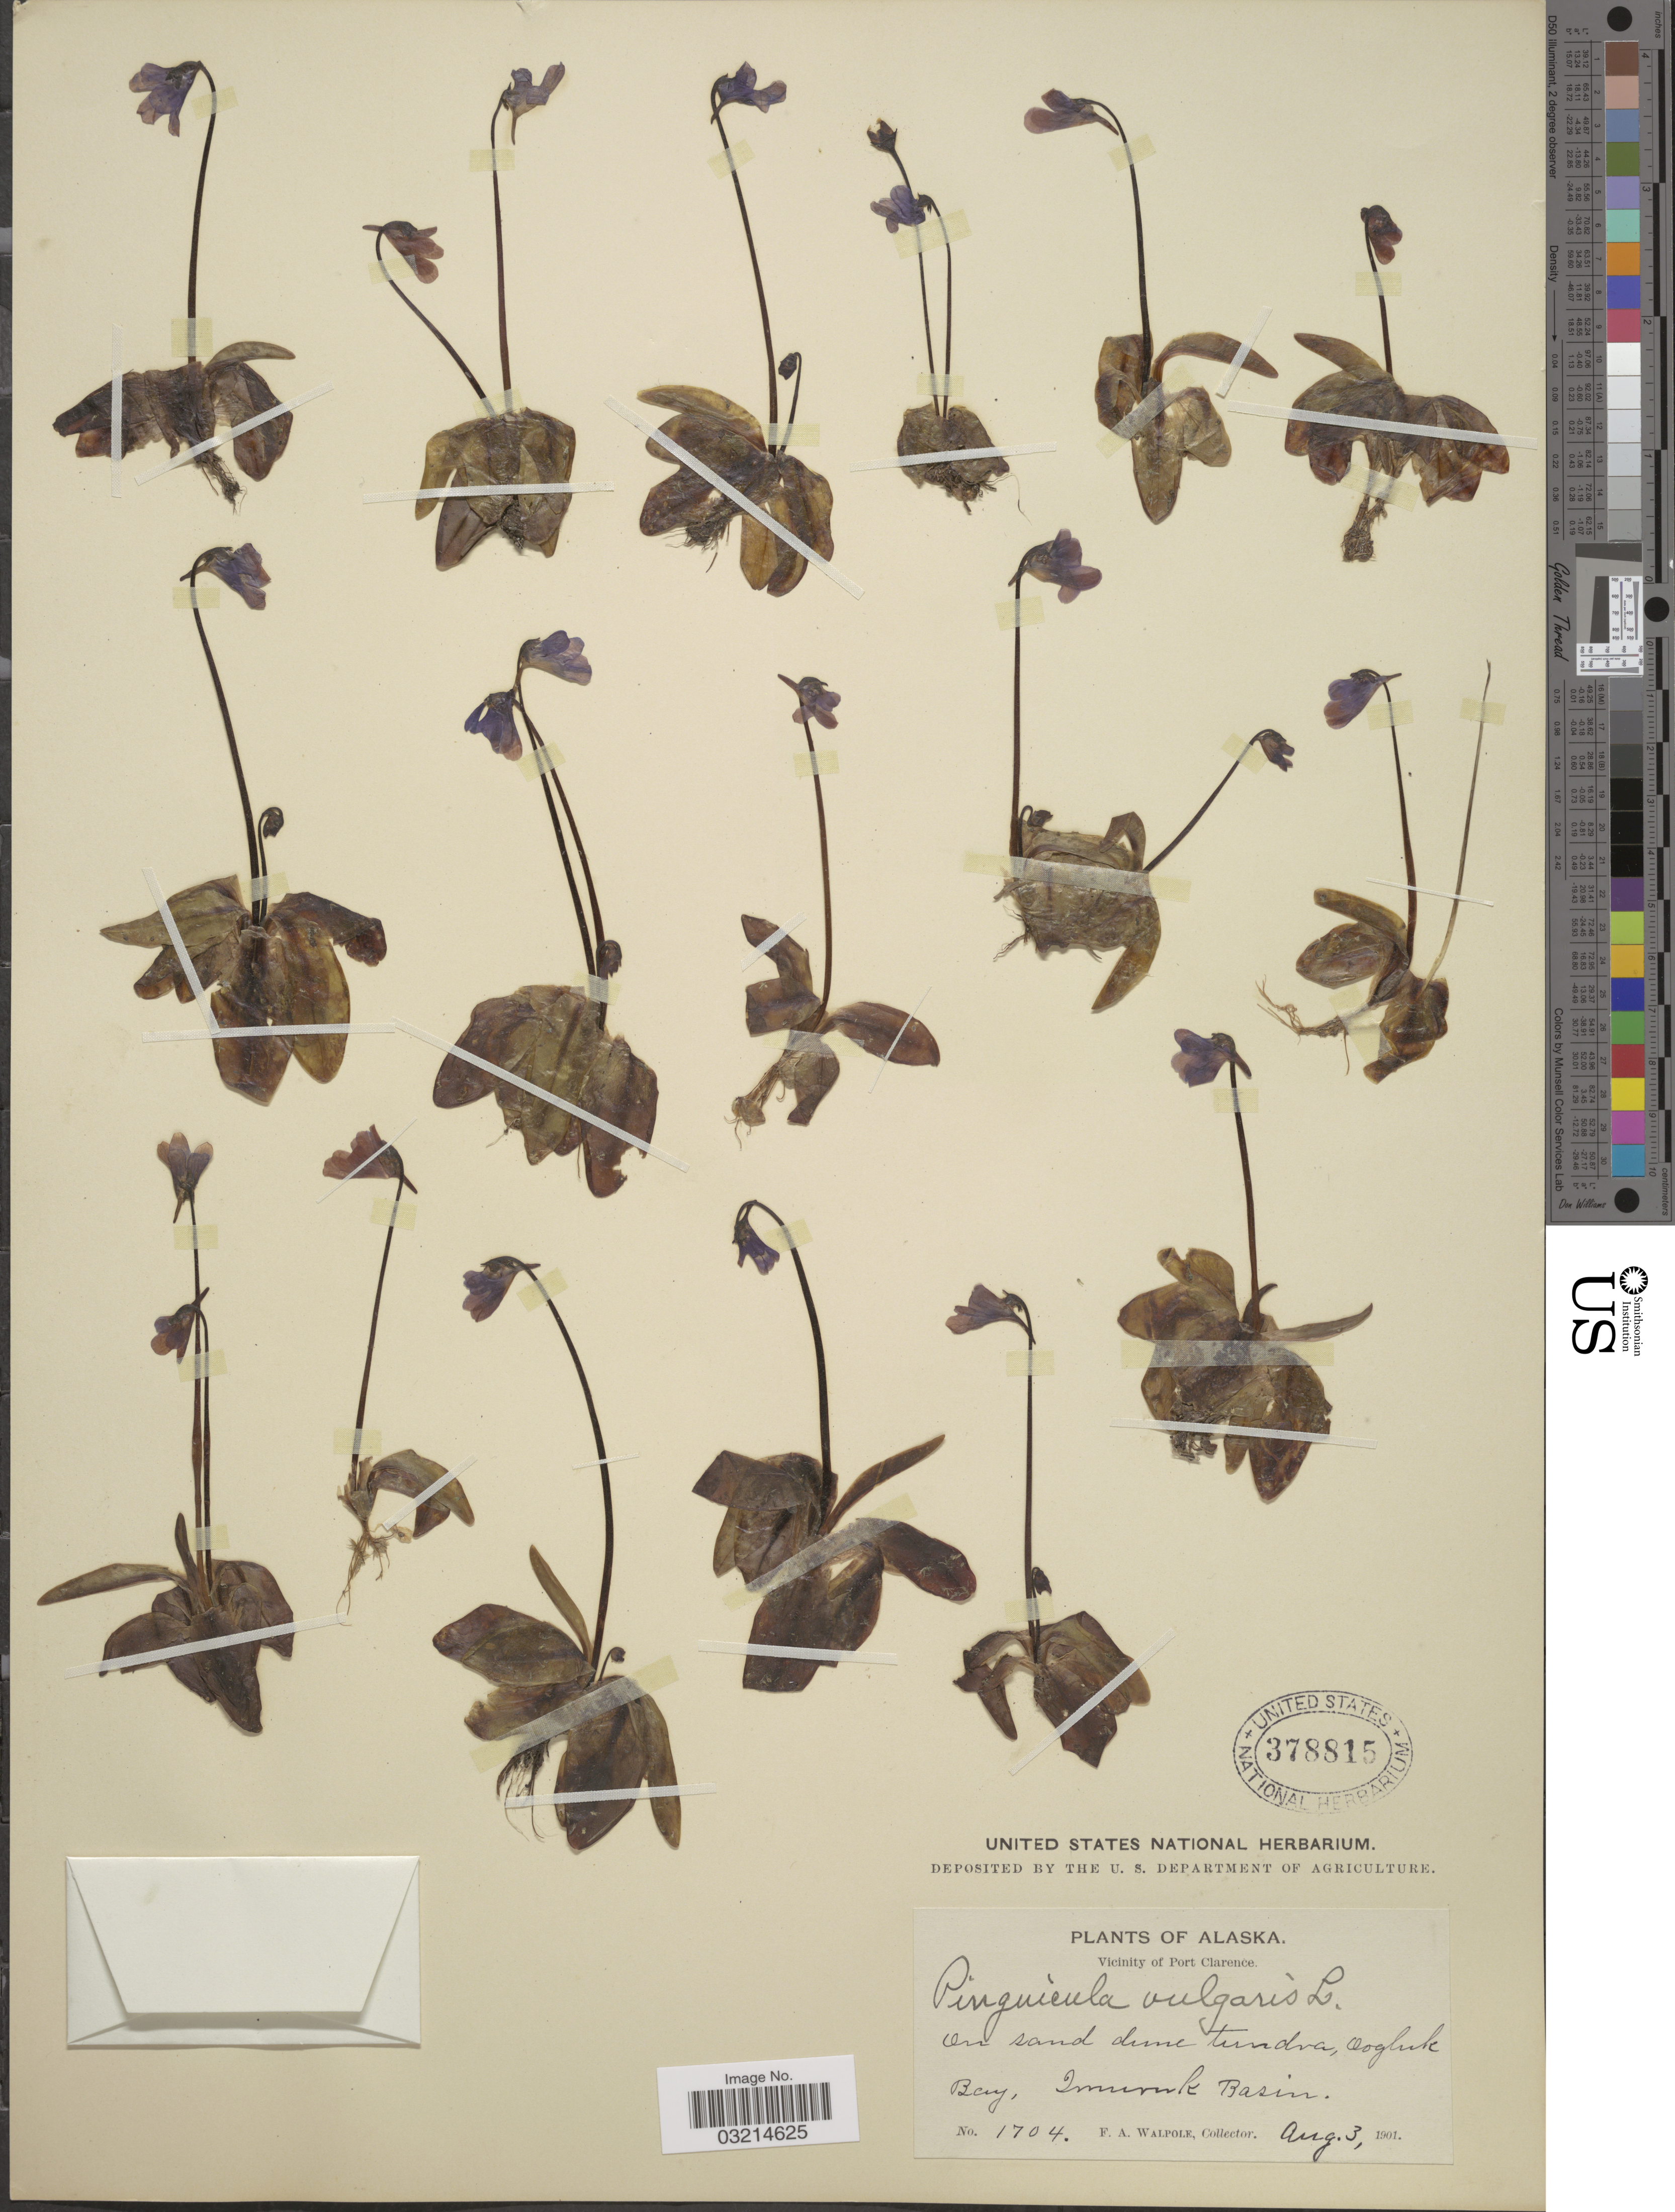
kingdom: Plantae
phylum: Tracheophyta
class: Magnoliopsida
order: Lamiales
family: Lentibulariaceae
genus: Pinguicula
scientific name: Pinguicula vulgaris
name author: L.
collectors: F. Walpole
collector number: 1704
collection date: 1901-08-03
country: United States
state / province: Alaska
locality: Vicinity of Port Clarence. Bay, Imuruk Basin.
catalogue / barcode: US 378815